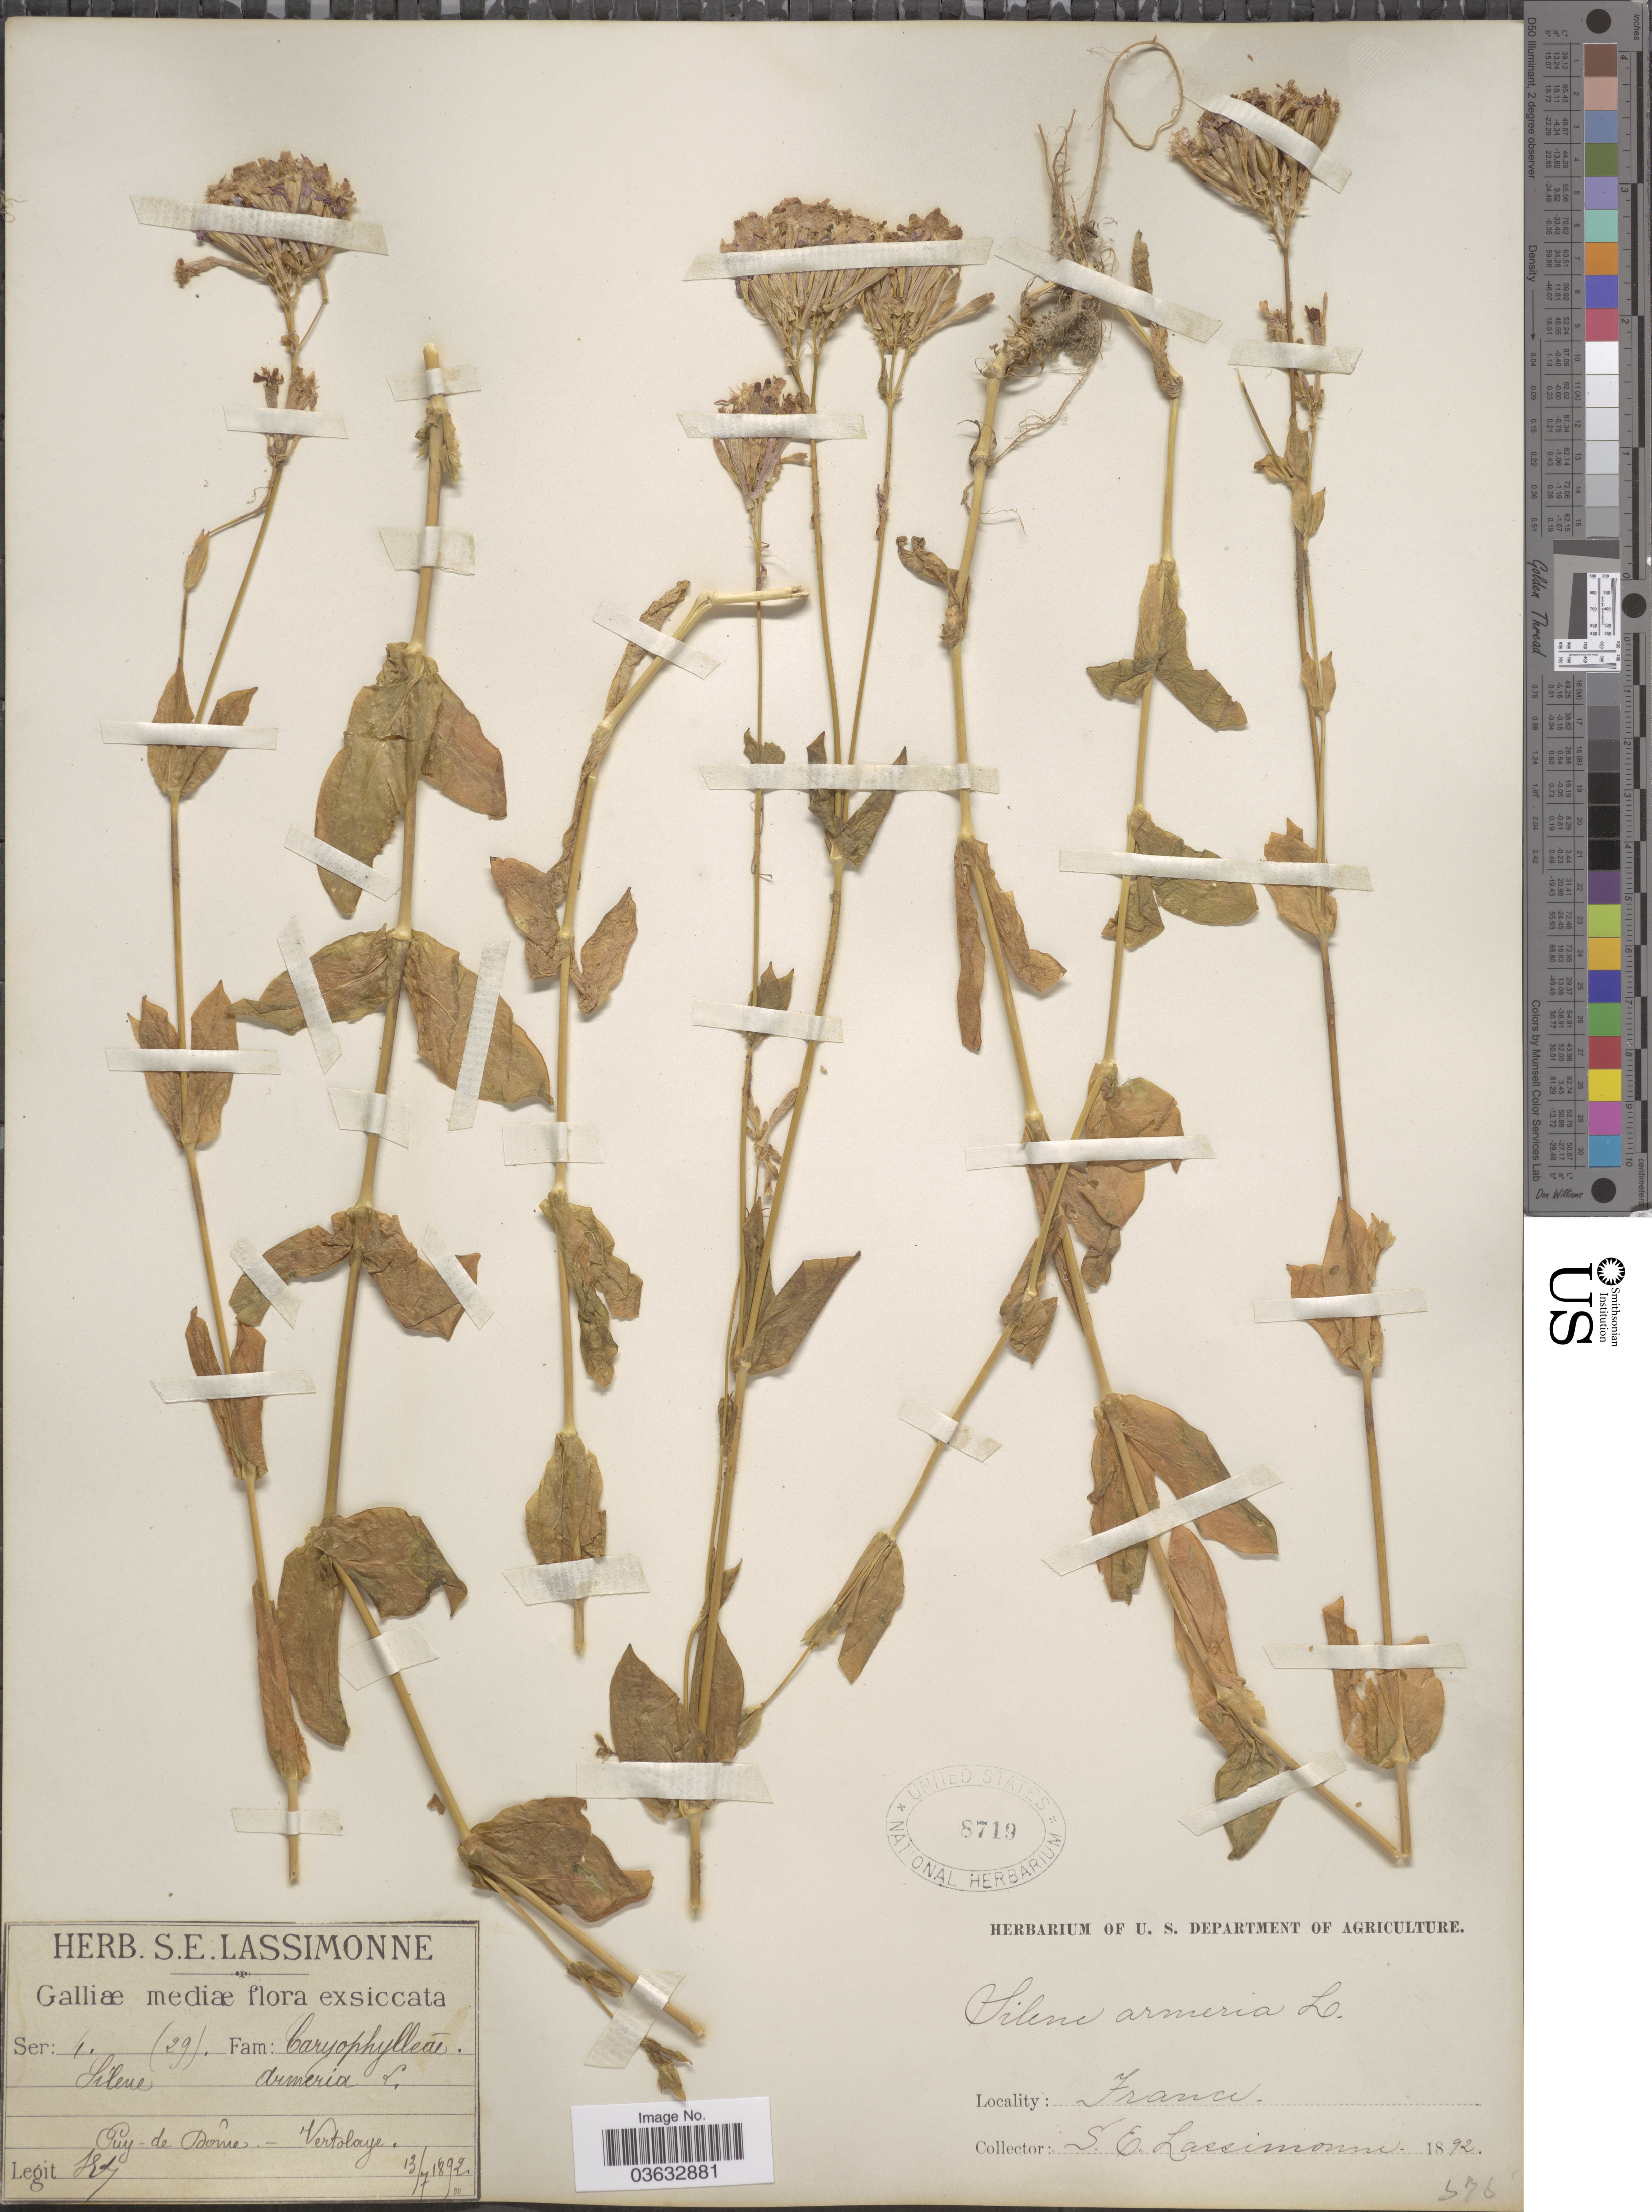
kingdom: Plantae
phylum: Tracheophyta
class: Magnoliopsida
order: Caryophyllales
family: Caryophyllaceae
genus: Atocion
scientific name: Atocion armeria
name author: (L.) Raf.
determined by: U.S. National Herbarium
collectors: S. Lassimonne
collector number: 4 (29)?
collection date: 1892-07-13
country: France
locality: Galliæ mediæ. Puy-de Dome - Vertolaye.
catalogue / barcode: US 8719